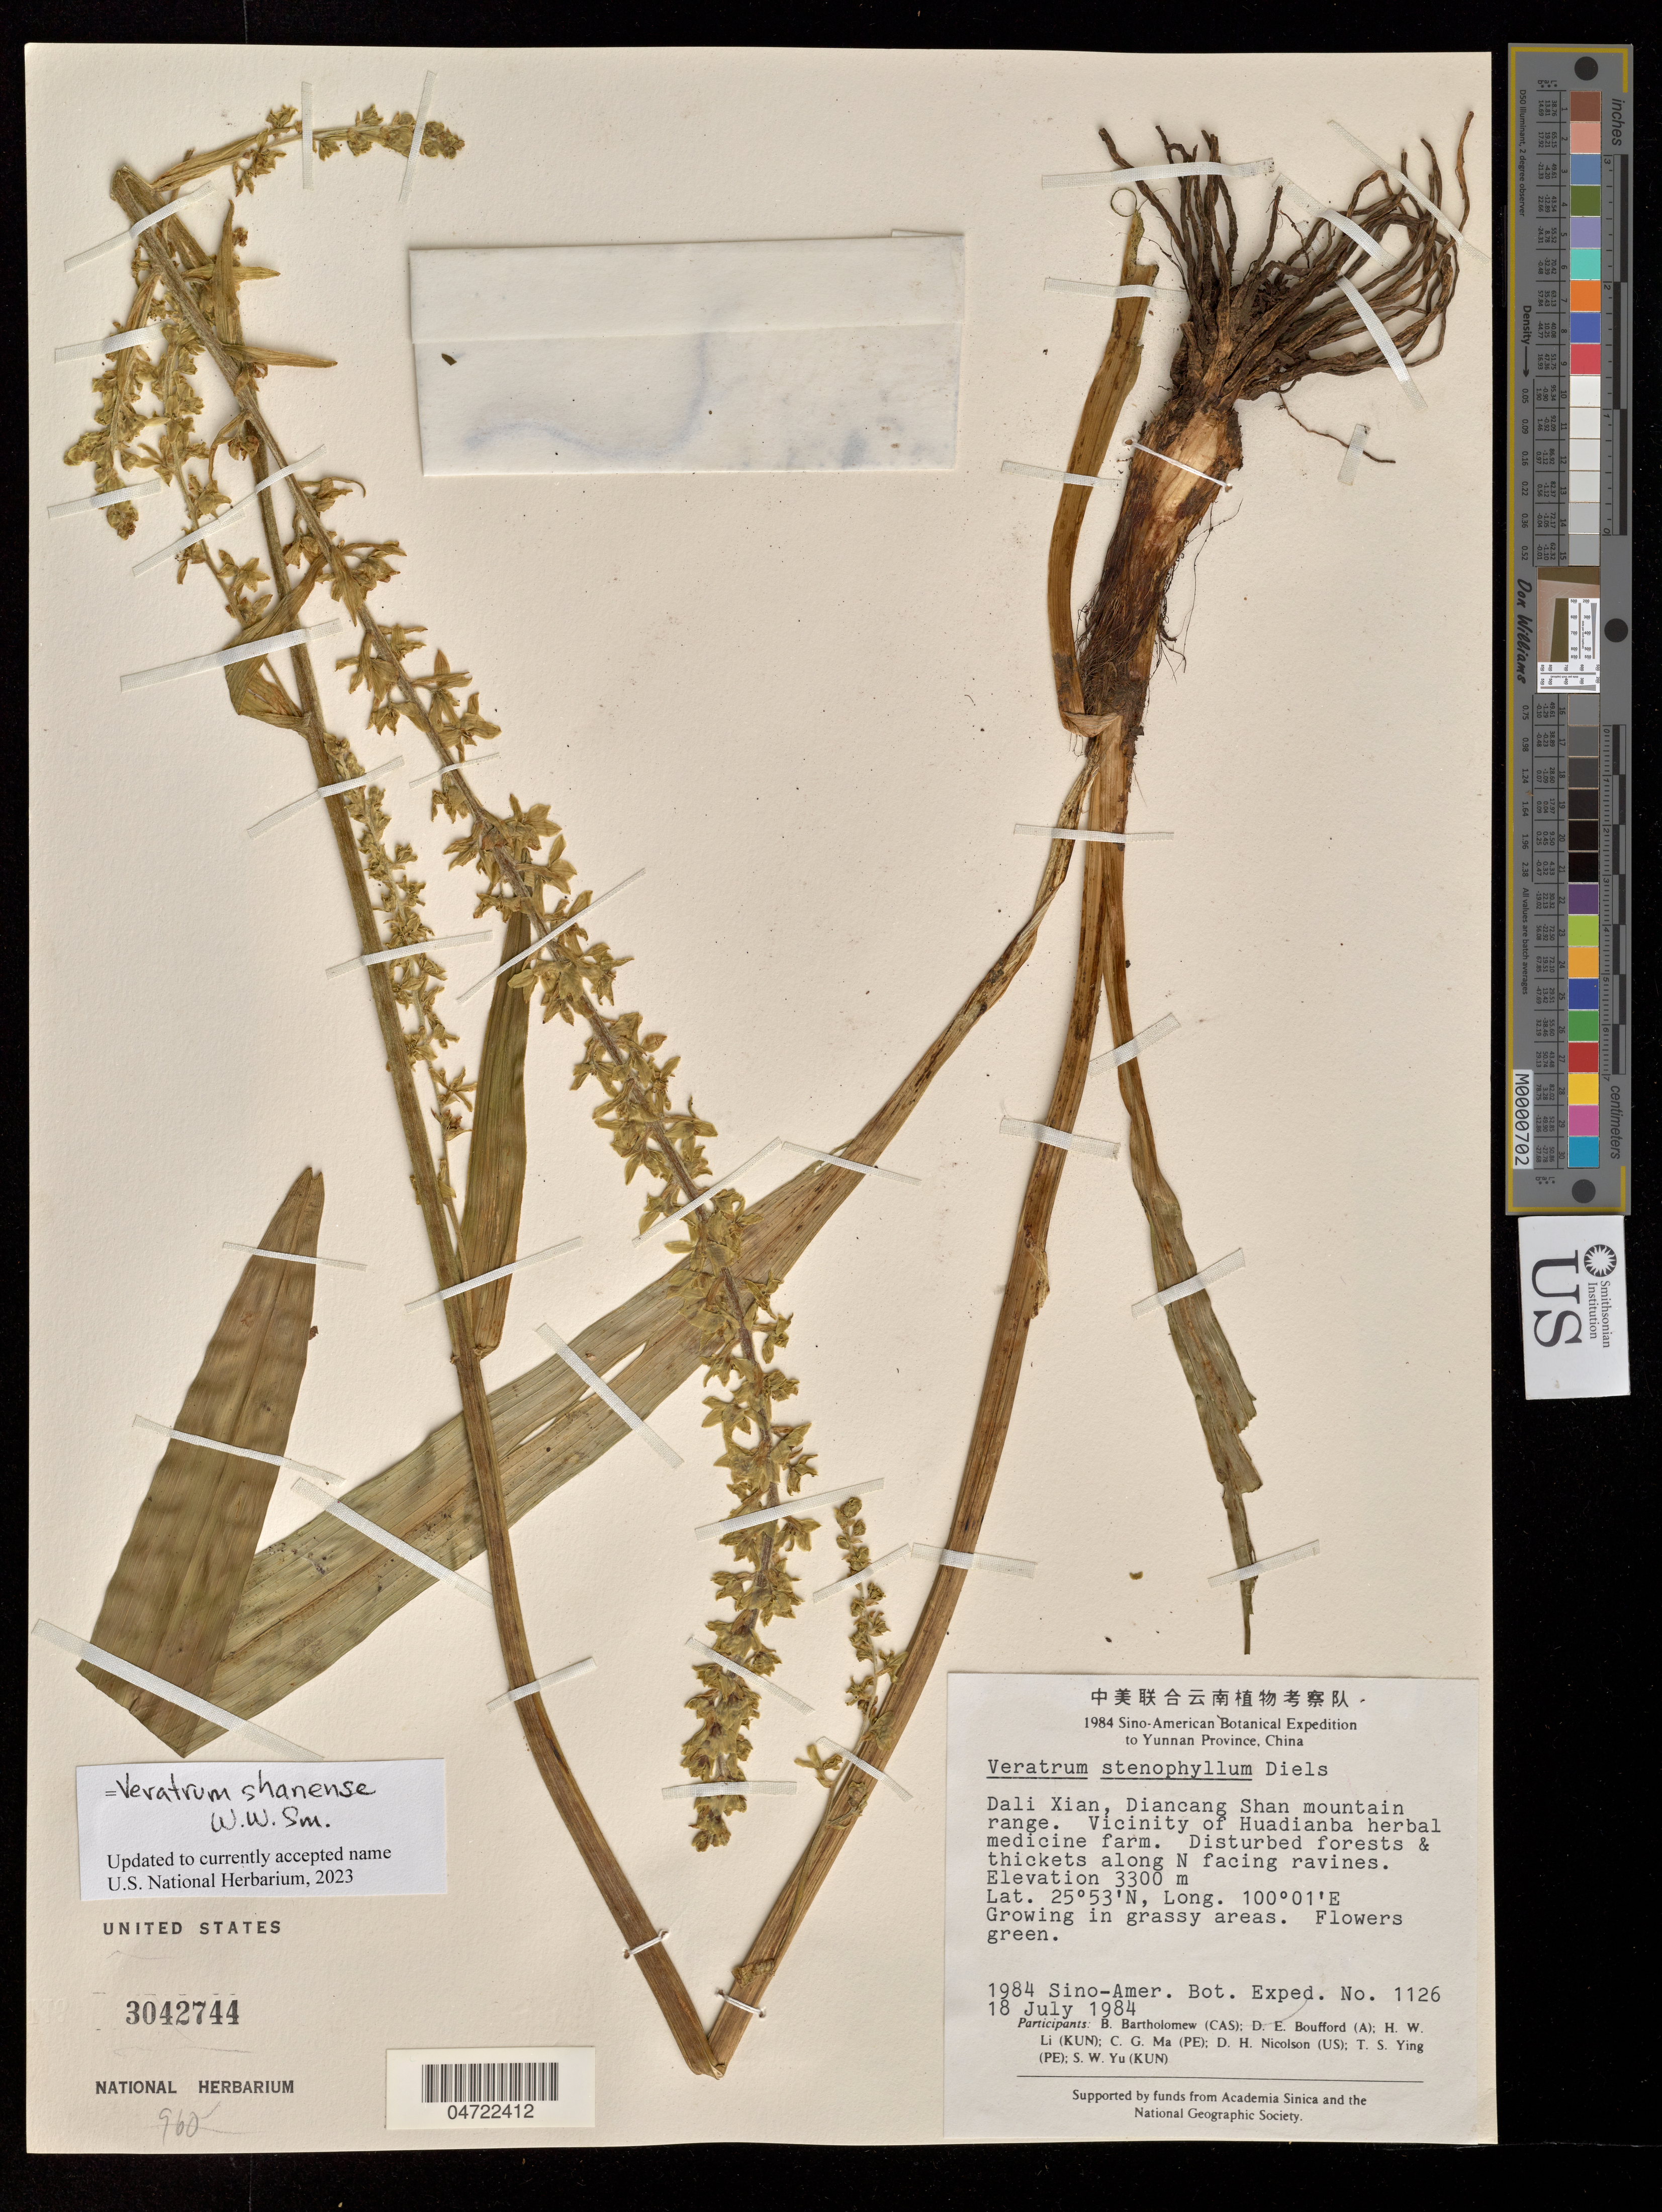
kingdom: Plantae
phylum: Tracheophyta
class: Liliopsida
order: Liliales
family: Melanthiaceae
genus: Veratrum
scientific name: Veratrum shanense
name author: W.W. Sm.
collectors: Sino-Amer. Bot. Exped. 1984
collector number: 1126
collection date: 1984-07-18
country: China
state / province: Yunnan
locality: Dali Xian, Diancang Shan mountain range. Vicinity of Huadianba herbal medicine farm. Along N facing ravines.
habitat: Growing in grassy areas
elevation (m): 2900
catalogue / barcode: US 3042744